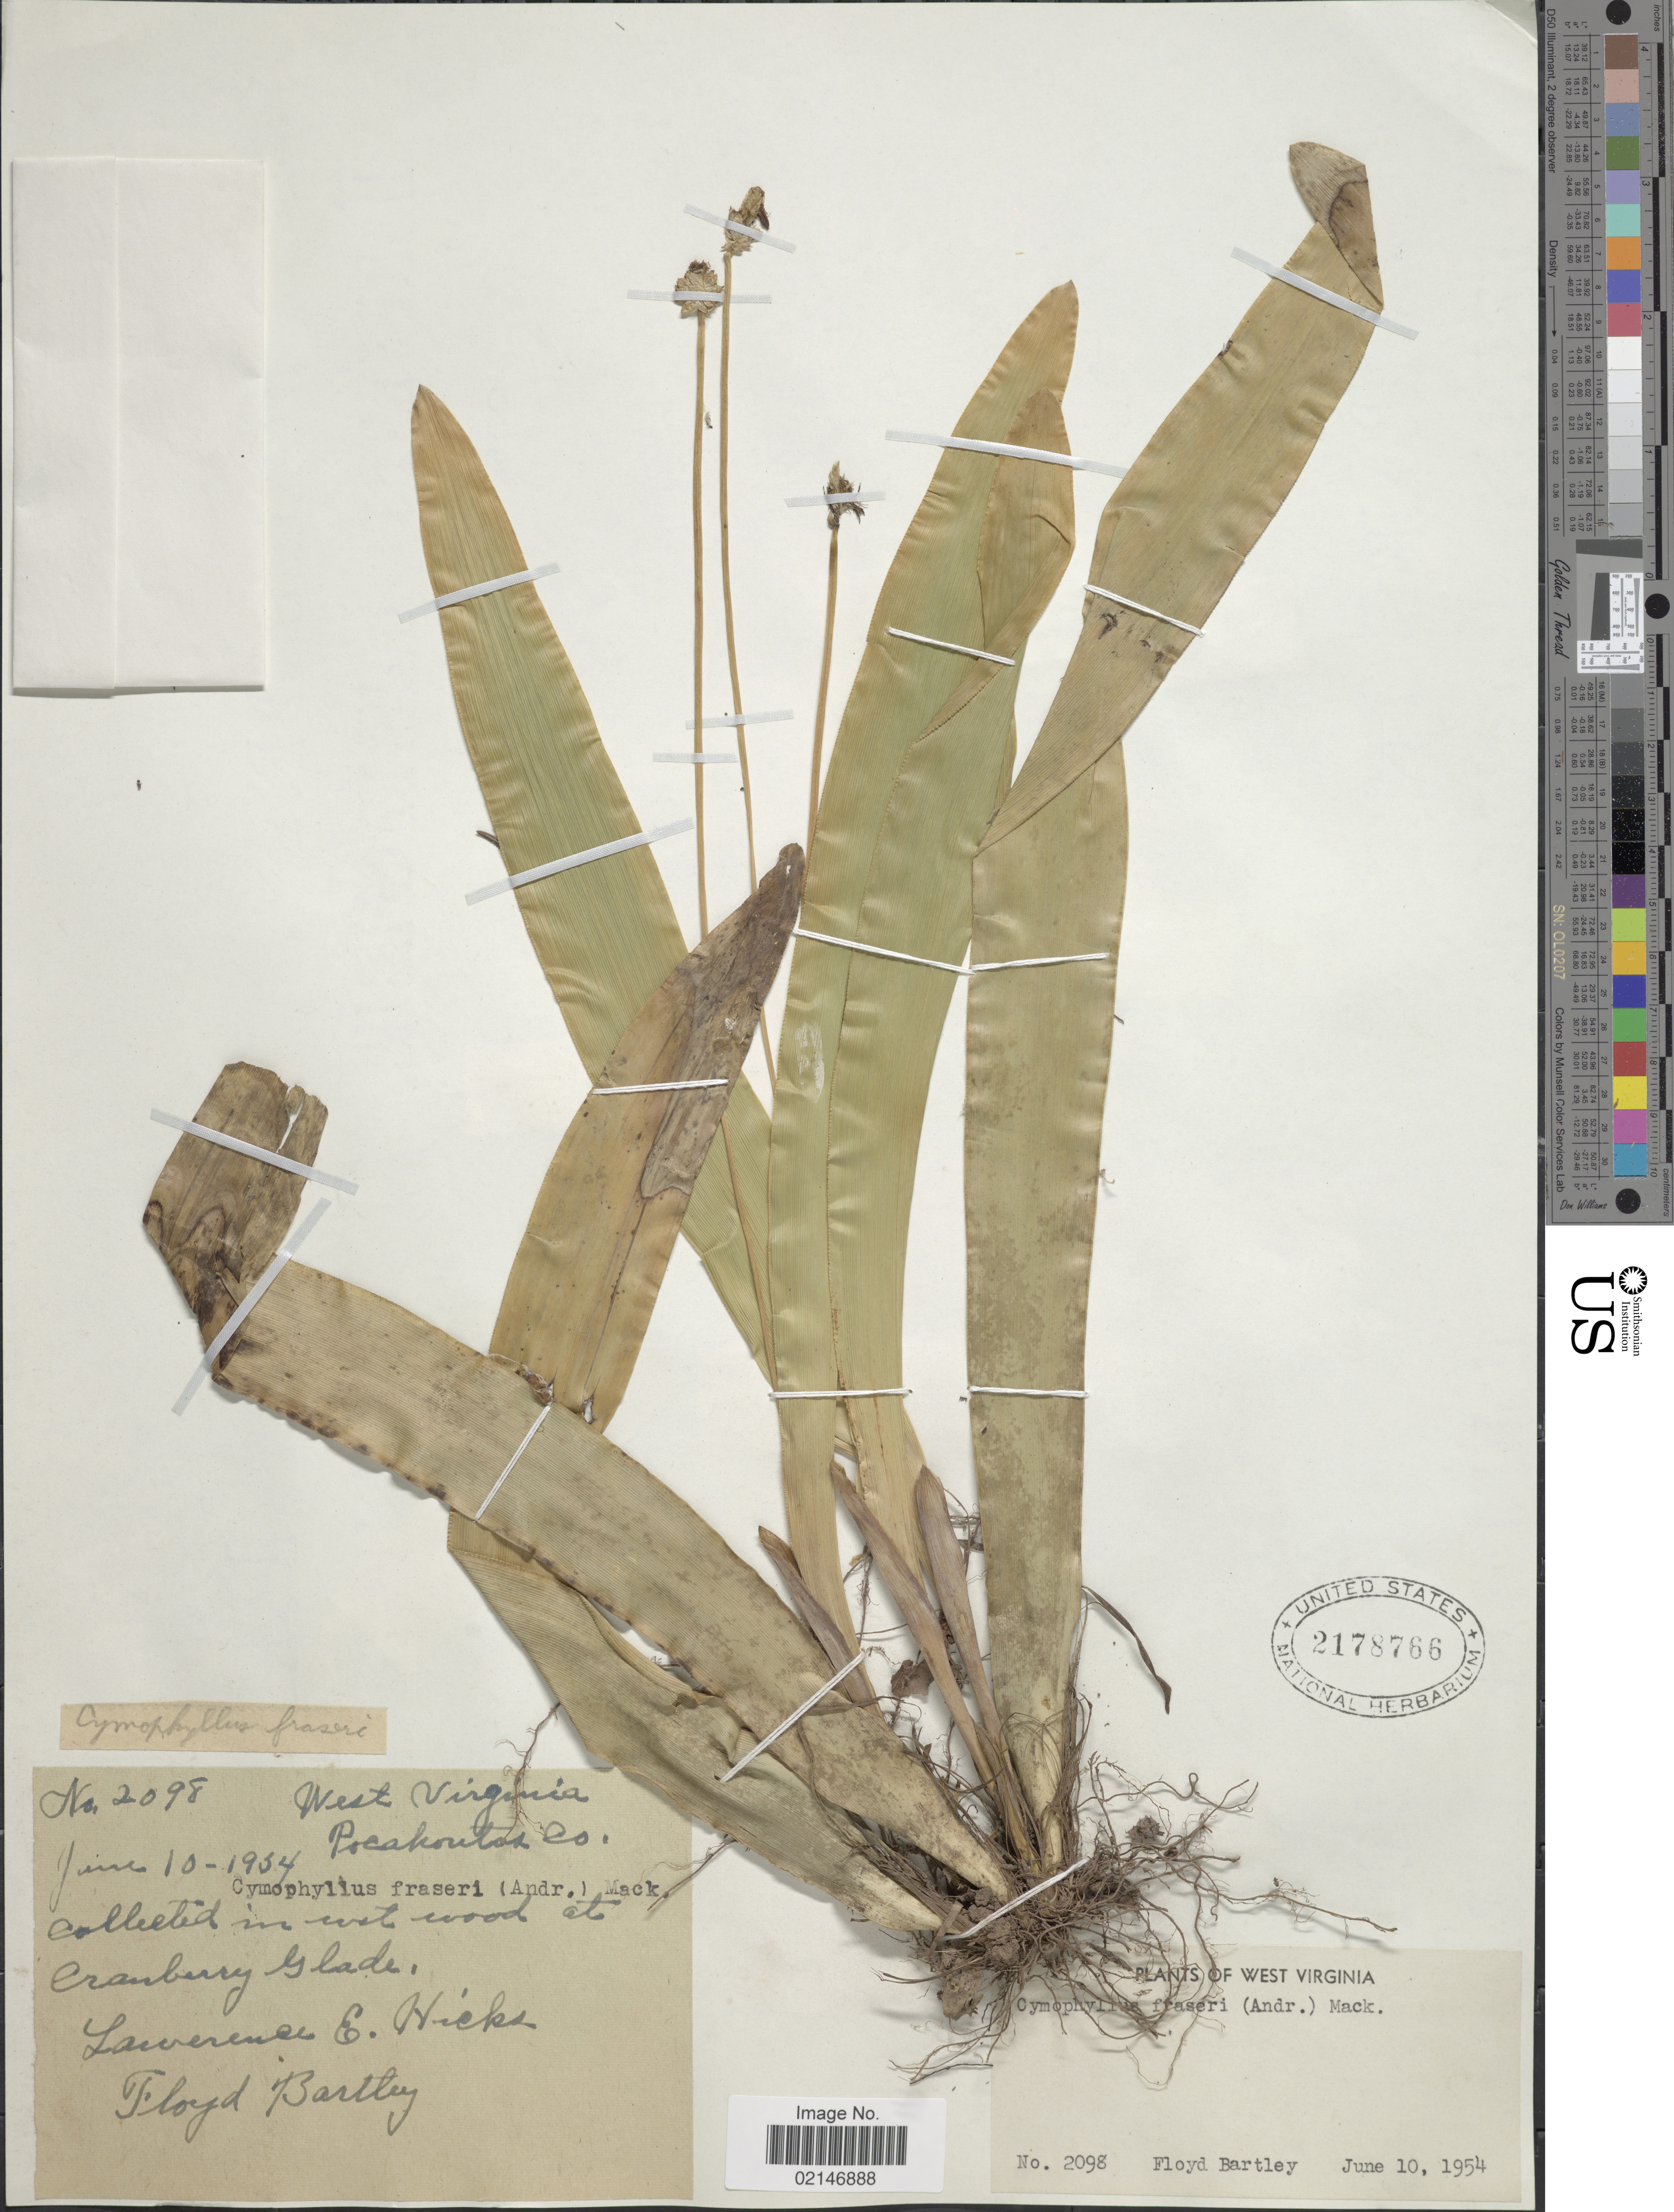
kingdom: Plantae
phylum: Tracheophyta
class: Liliopsida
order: Poales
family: Cyperaceae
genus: Carex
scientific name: Carex fraseriana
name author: Ker Gawl.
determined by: Strong, Mark T., (BOT), Smithsonian Institution - National Museum of Natural History (UNITED STATES)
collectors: F. Bartley & L. E. Hicks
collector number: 2098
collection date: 1954-06-10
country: United States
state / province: West Virginia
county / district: Pocahontas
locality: Cranberry Glade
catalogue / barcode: US 2178766